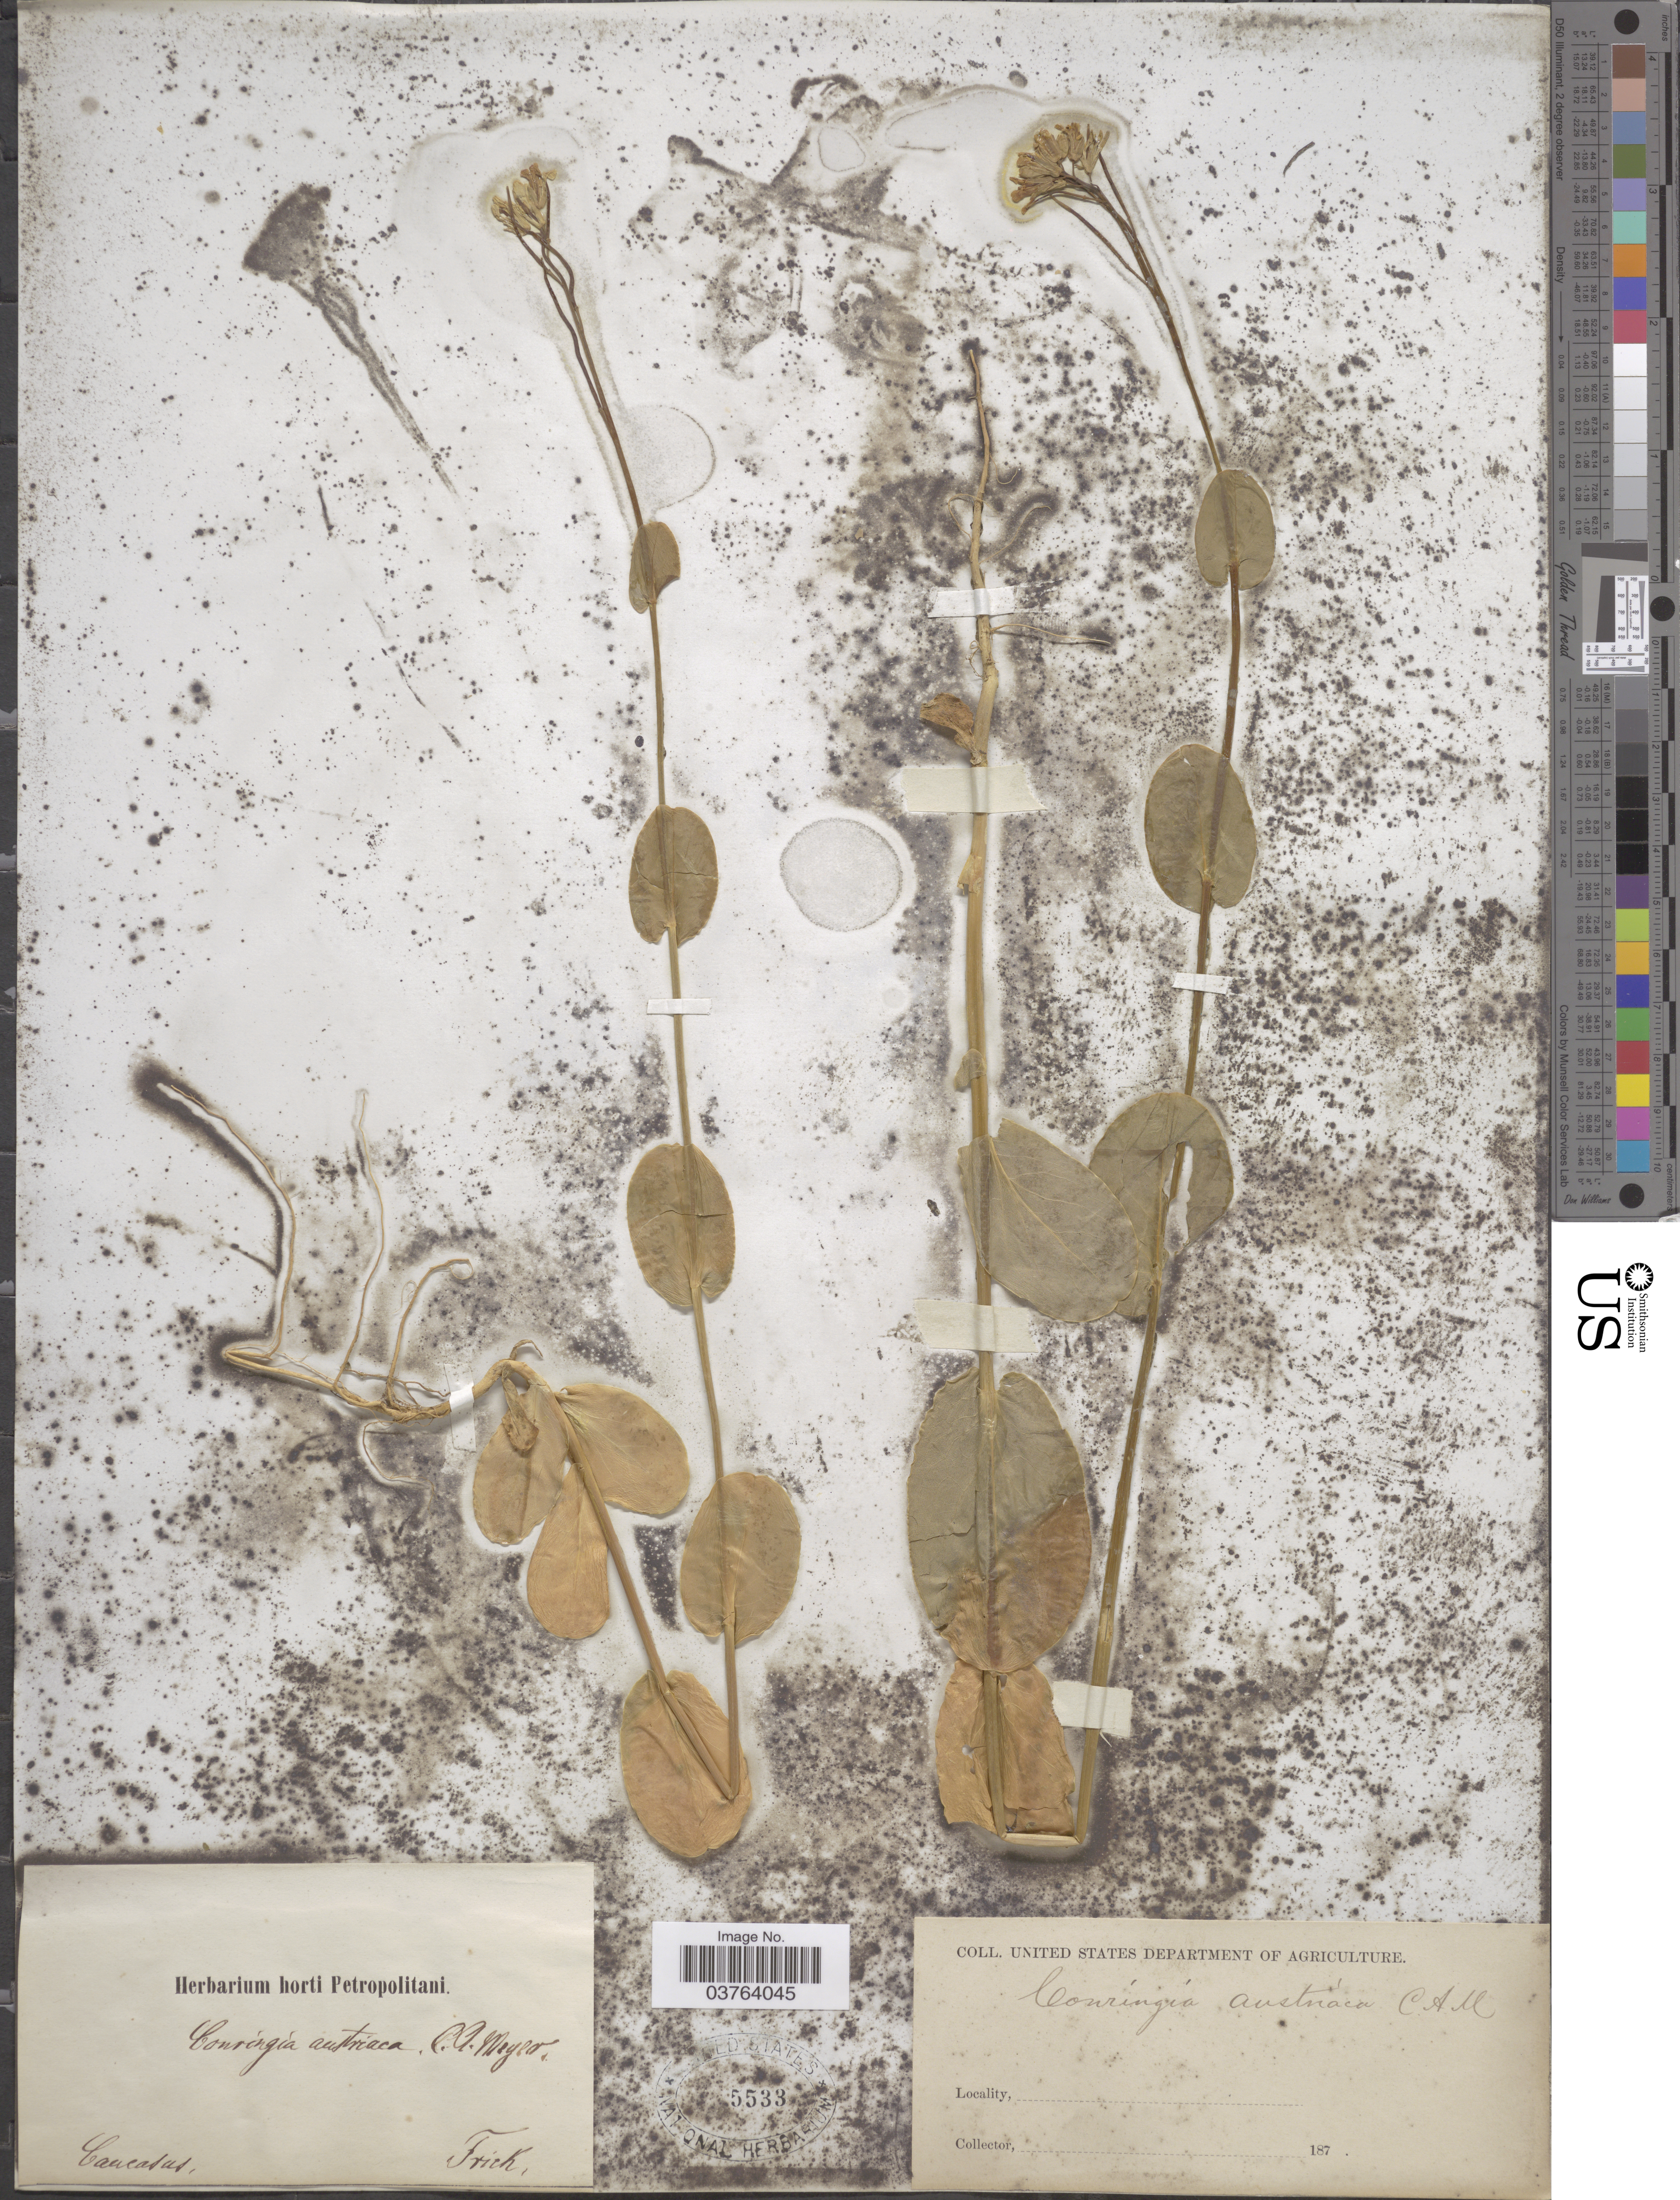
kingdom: Plantae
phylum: Tracheophyta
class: Magnoliopsida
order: Brassicales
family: Brassicaceae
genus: Conringia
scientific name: Conringia austriaca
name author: (Jacq.) Sweet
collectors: Frick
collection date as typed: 187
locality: Caucasus.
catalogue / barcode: US 5533